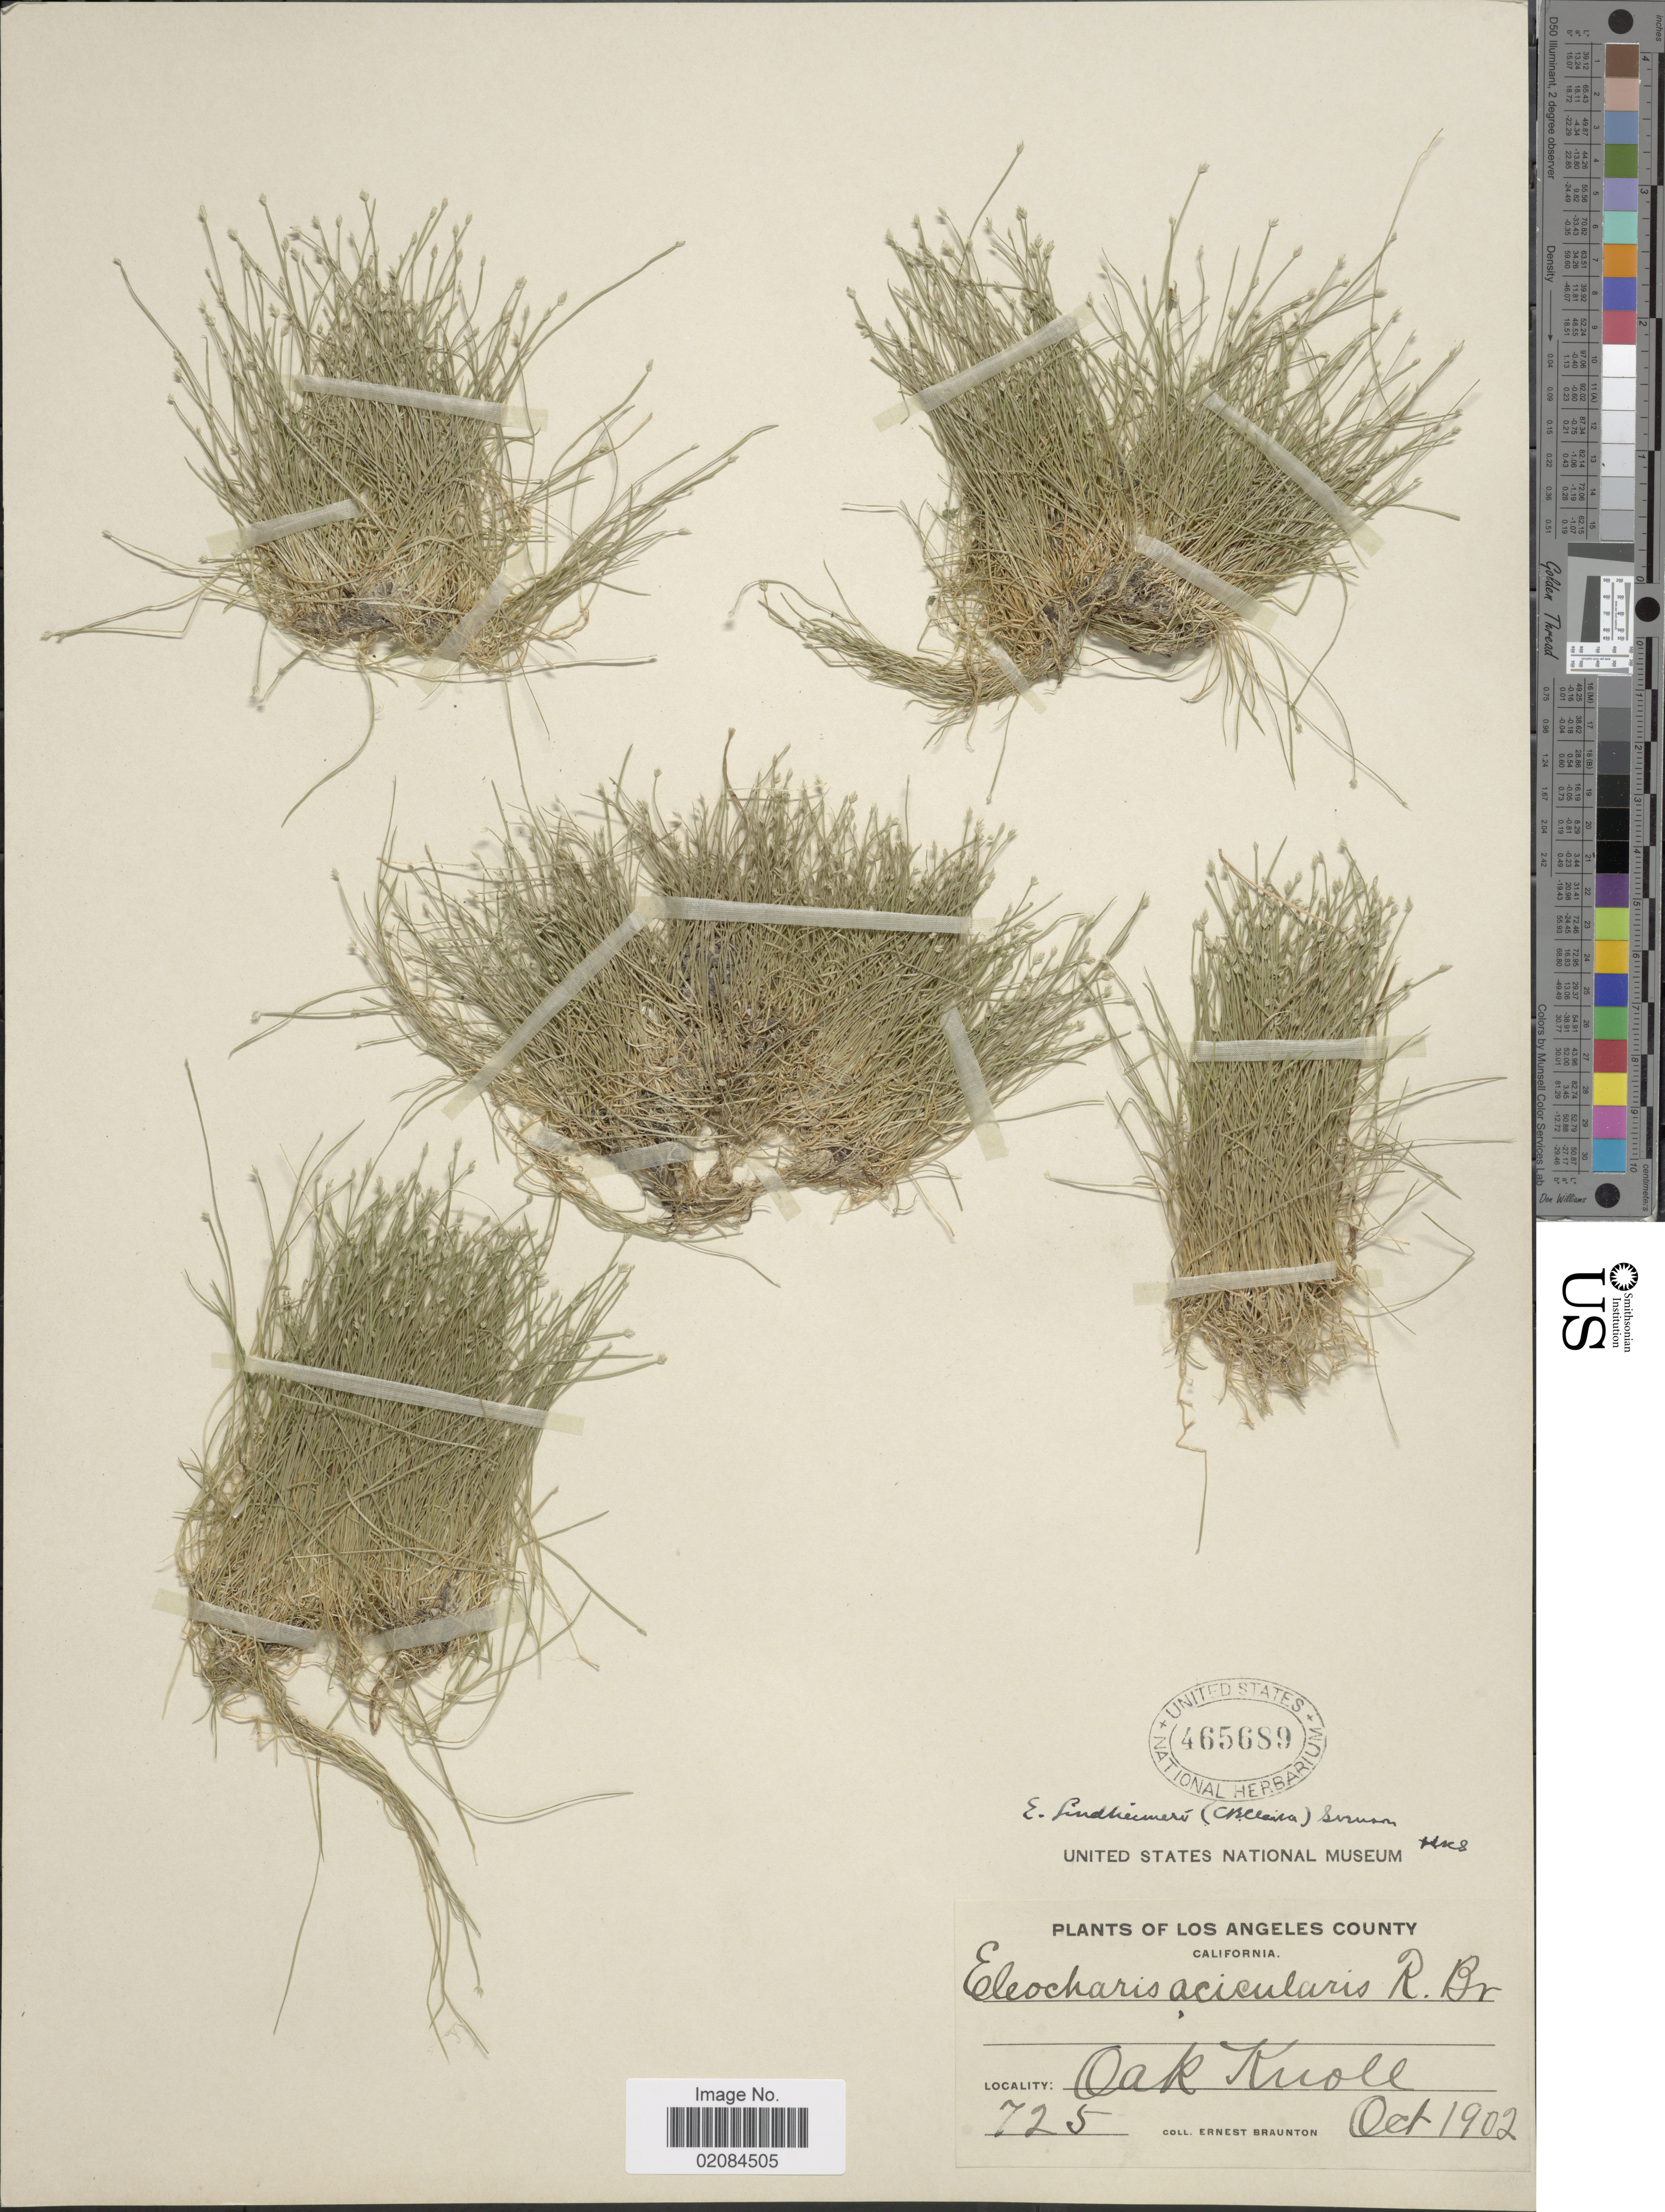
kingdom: Plantae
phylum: Tracheophyta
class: Liliopsida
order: Poales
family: Cyperaceae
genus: Eleocharis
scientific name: Eleocharis radicans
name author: (A. Dietrich) Kunth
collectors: E. Braunton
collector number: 725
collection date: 1902-10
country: United States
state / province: California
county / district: Los Angeles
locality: Los Angeles County, Oak Knoll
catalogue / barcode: US 465689